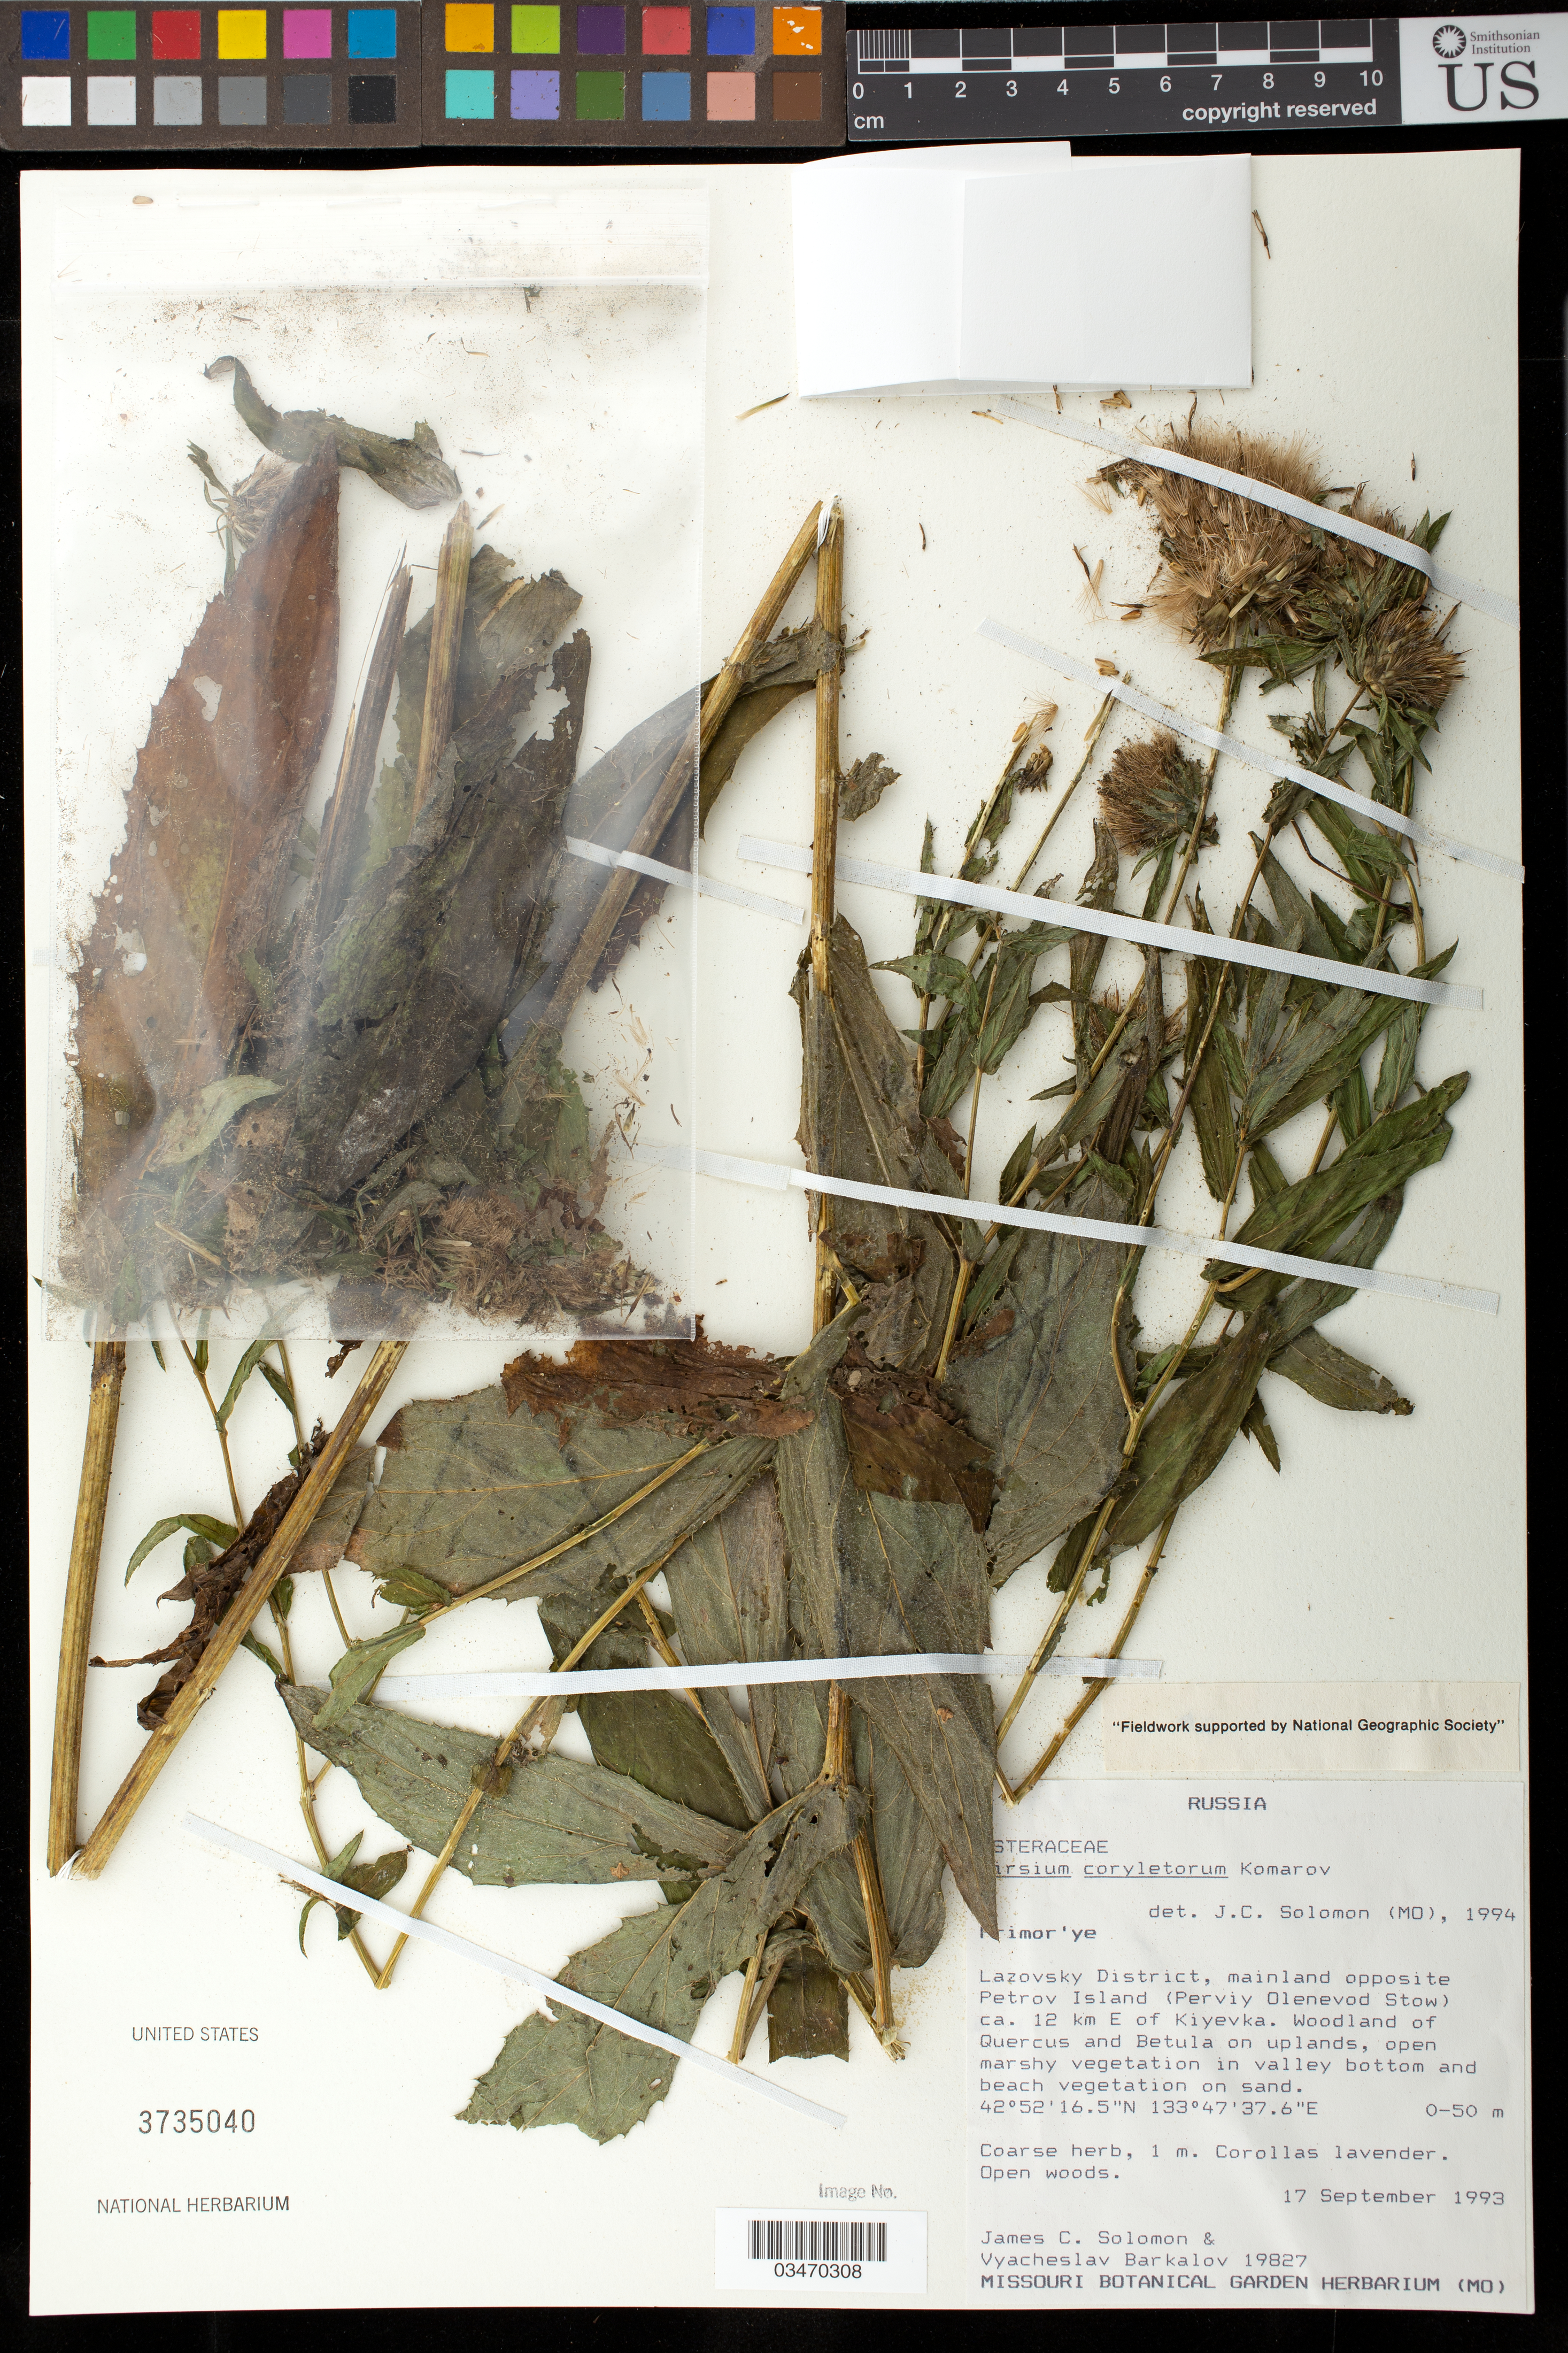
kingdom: Plantae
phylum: Tracheophyta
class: Magnoliopsida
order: Asterales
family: Asteraceae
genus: Cirsium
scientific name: Cirsium coryletorum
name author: Kom.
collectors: J. C. Solomon & V. Barkalov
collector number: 19827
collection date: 1993-09-17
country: Russian Federation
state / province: Primorsky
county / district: Lazovsky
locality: Lazovsky District, mainland opposite Petrov Island (Perviy Olenevod Stow) ca. 12 km E of Kiyevka.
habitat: Open woods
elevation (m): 0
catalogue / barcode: US 3735040